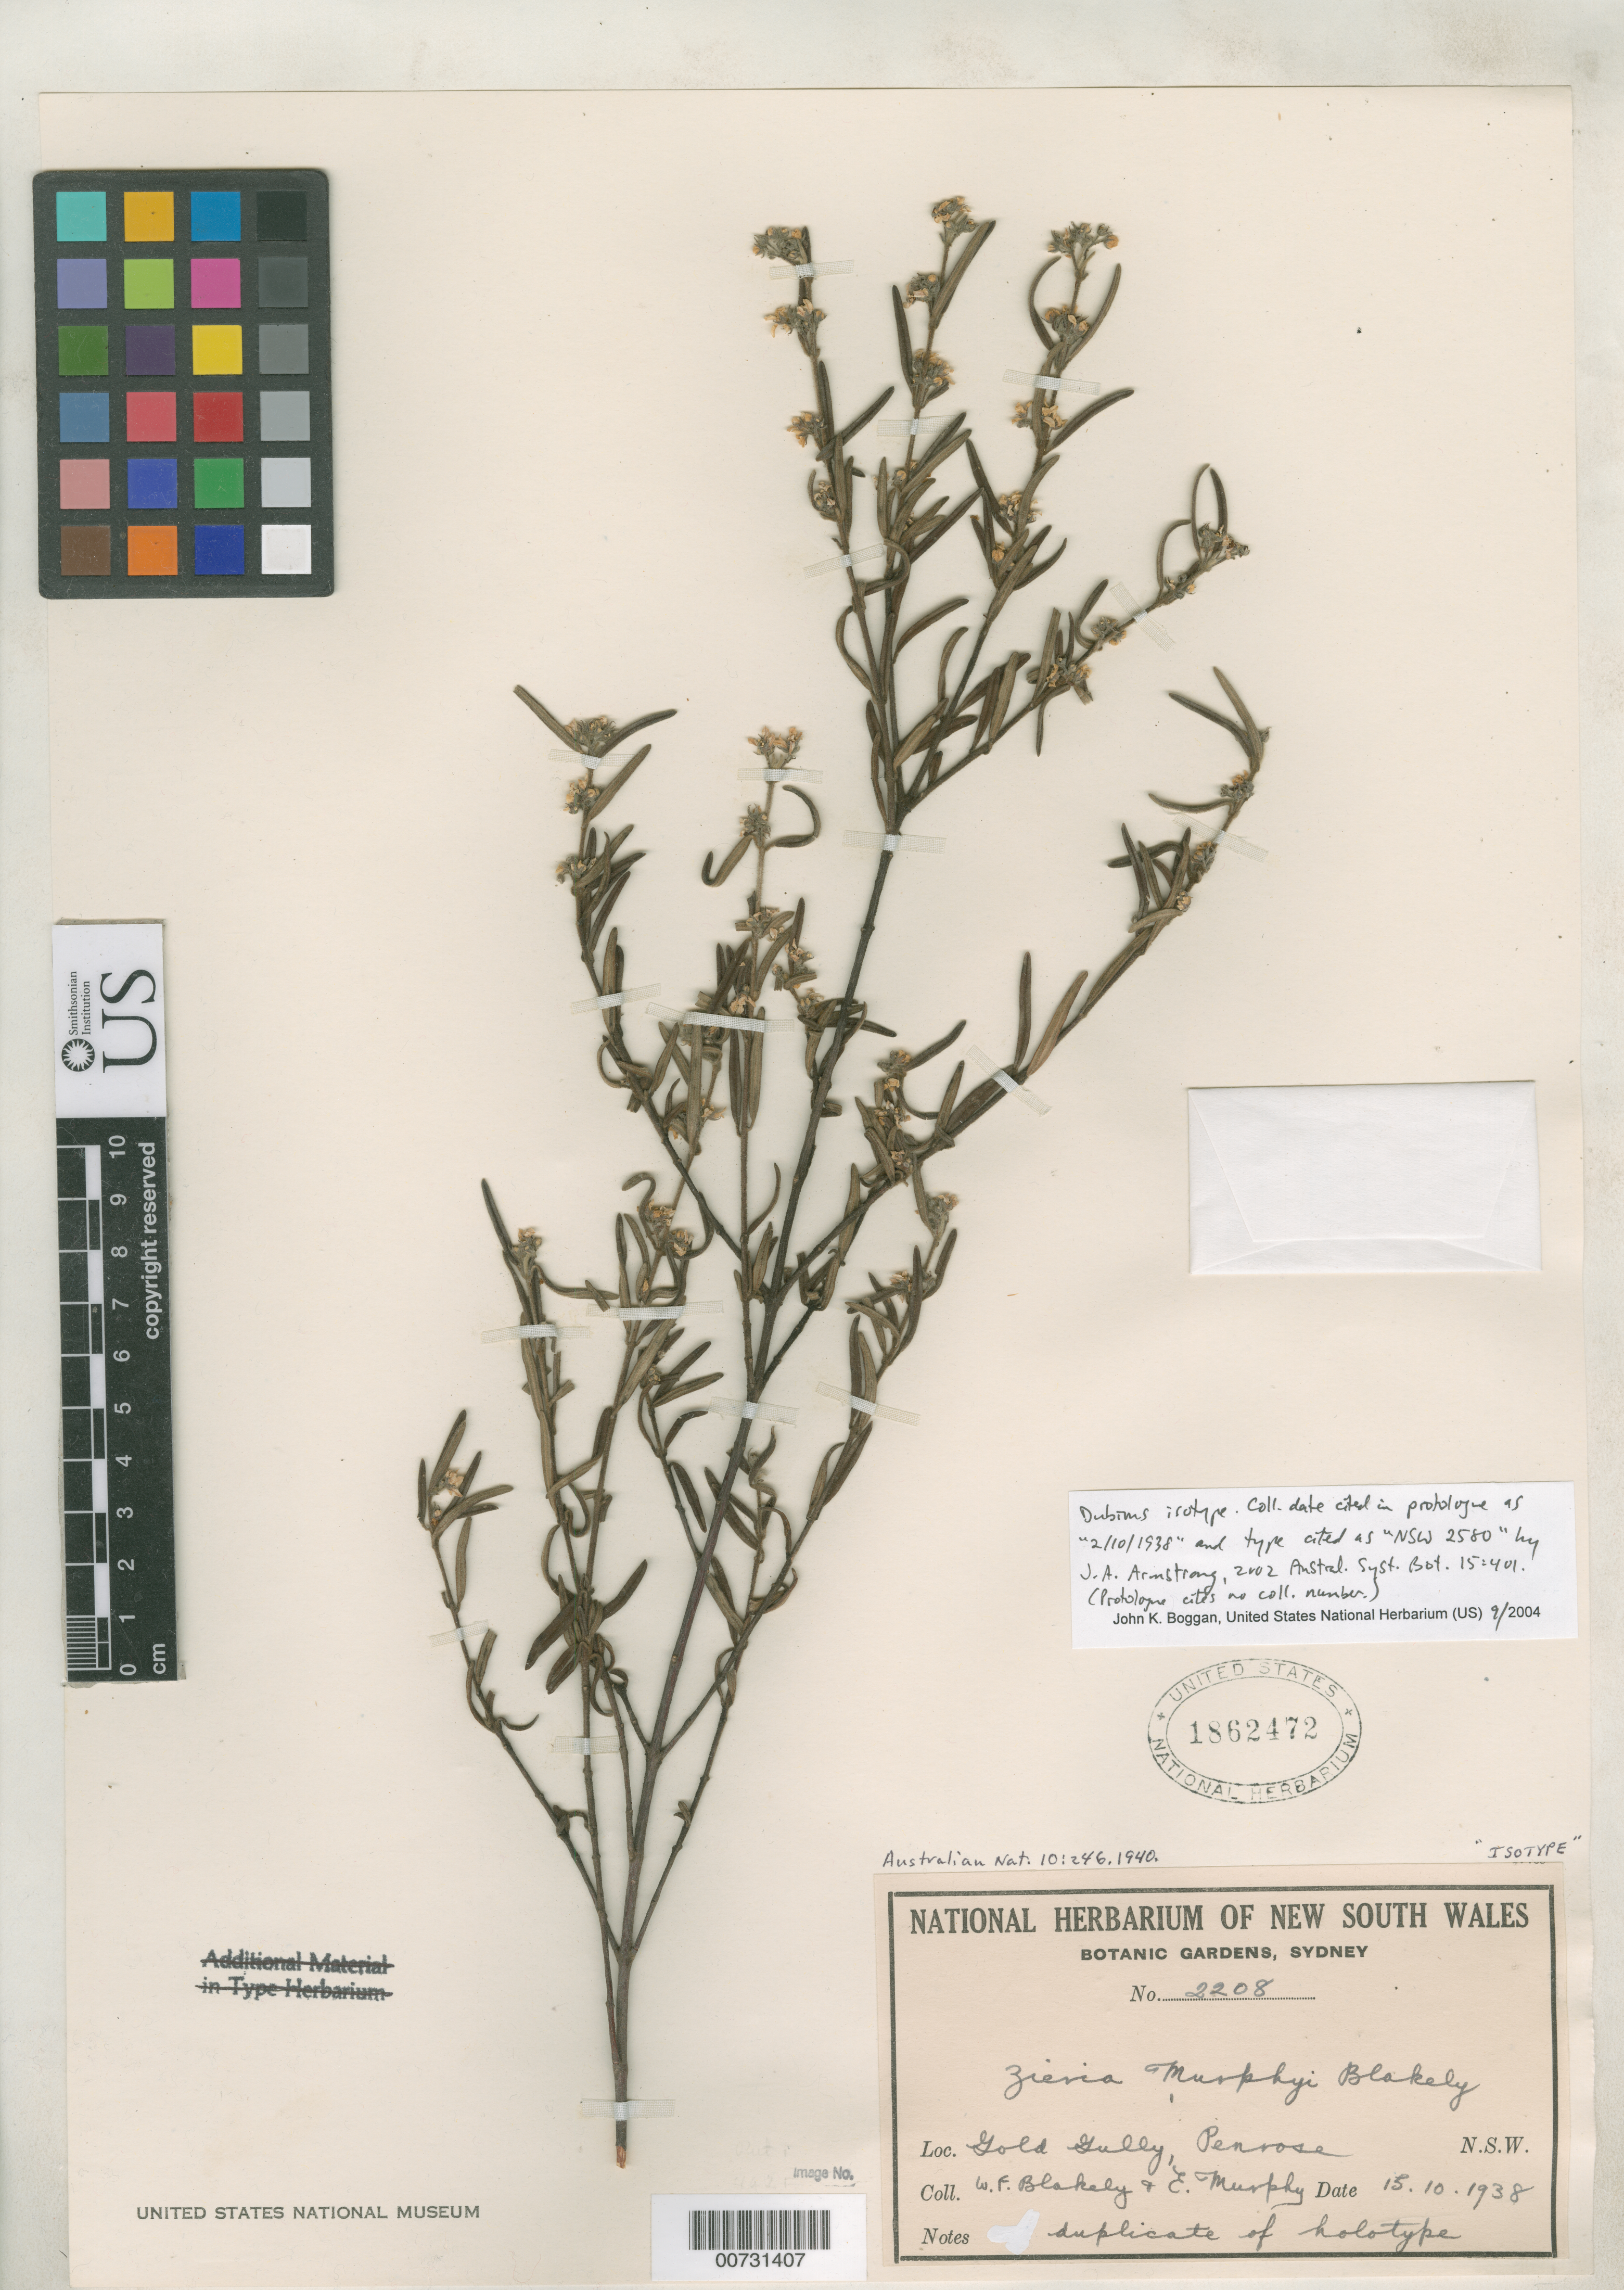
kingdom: Plantae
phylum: Tracheophyta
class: Magnoliopsida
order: Sapindales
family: Rutaceae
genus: Zieria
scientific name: Zieria murphyi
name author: Blakely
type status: Possible Isotype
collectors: W. Blakely & E. Murphy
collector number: NSW 2208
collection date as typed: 15 Oct 1938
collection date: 1938-10-15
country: Australia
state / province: New South Wales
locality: Gold Gully, Penrose.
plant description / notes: Dubious isotype. Type cited as "NSW 2580" by J.A. Armstrong (2002, Austral. Syst. Bot. 15: 401).; "Duplicate of holotype". Collection date on label ("15. 10. 1938") differs from that cited in protologue ("2/10/1938"). Label number apparently assigned by herbarium, different from other US sheet (protologue does not cite any collection number).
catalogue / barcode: US 1862472